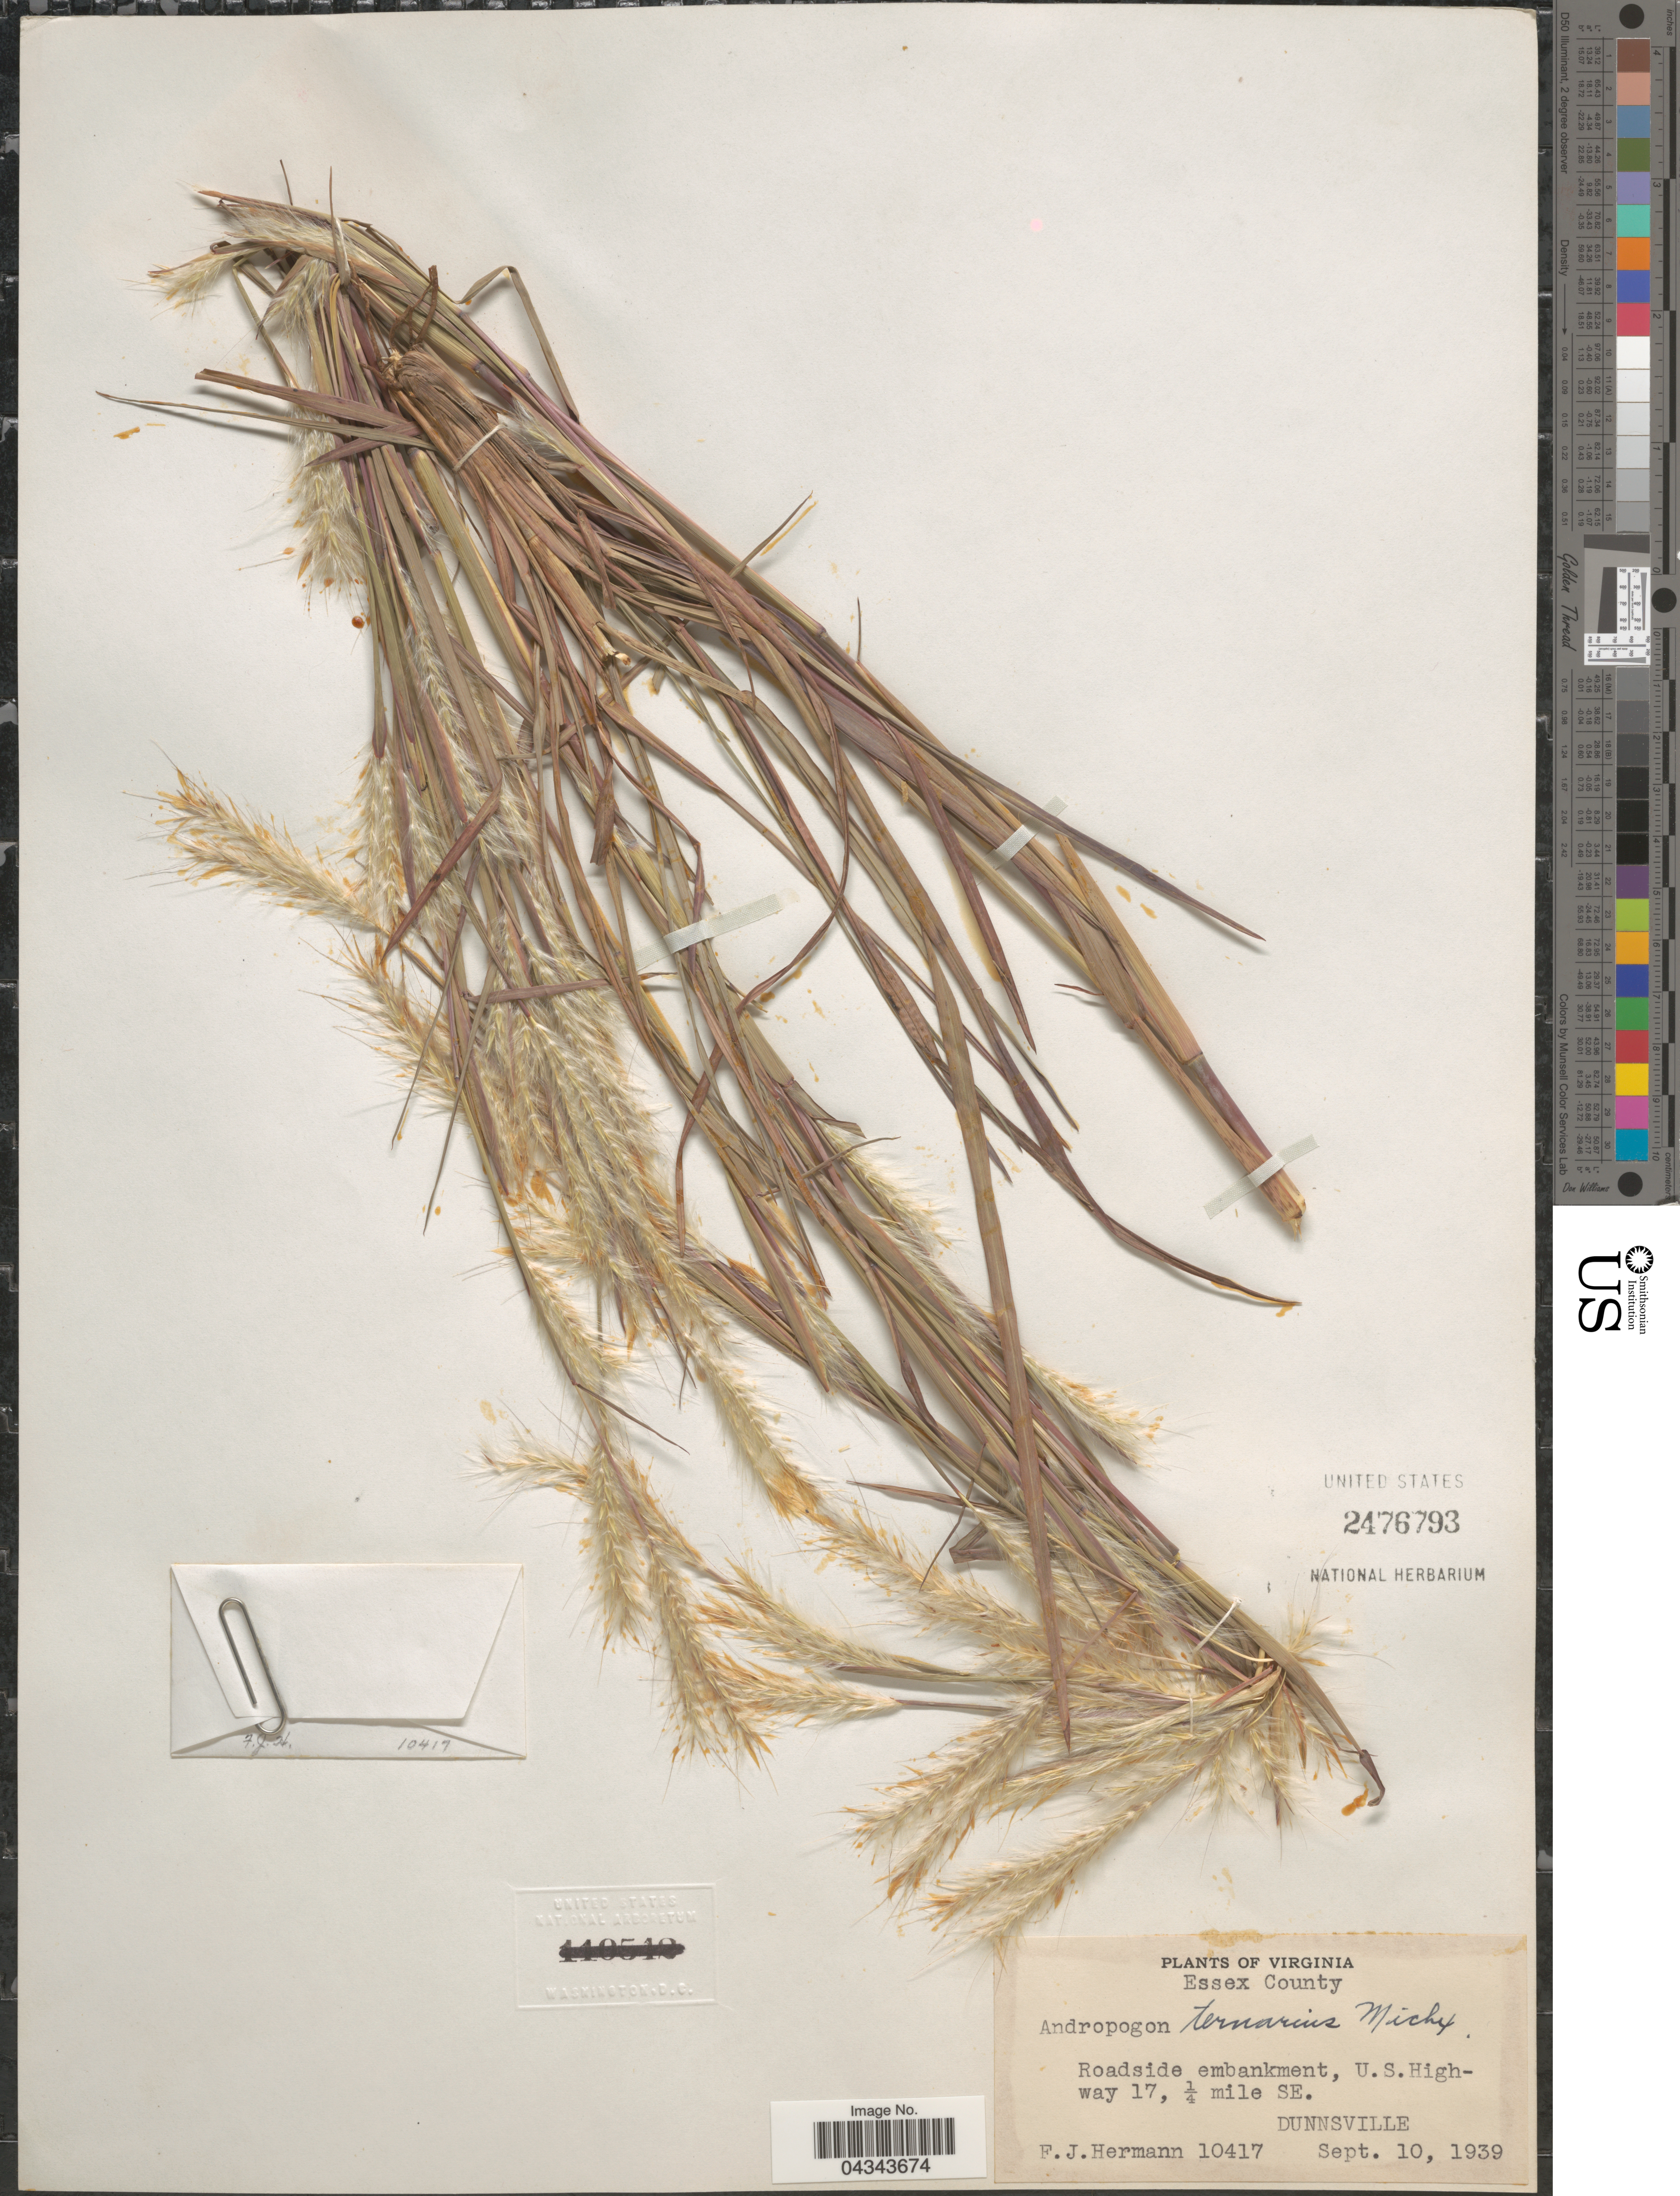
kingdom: Plantae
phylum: Tracheophyta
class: Liliopsida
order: Poales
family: Poaceae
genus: Andropogon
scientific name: Andropogon ternarius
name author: Michx.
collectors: F. J. Hermann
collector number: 10417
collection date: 1939-09-10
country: United States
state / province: Virginia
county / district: Essex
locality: Essex County. Roadside embankment, U.S. Highway 17, ¼ mile SE. Dunnsville.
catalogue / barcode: US 2476793